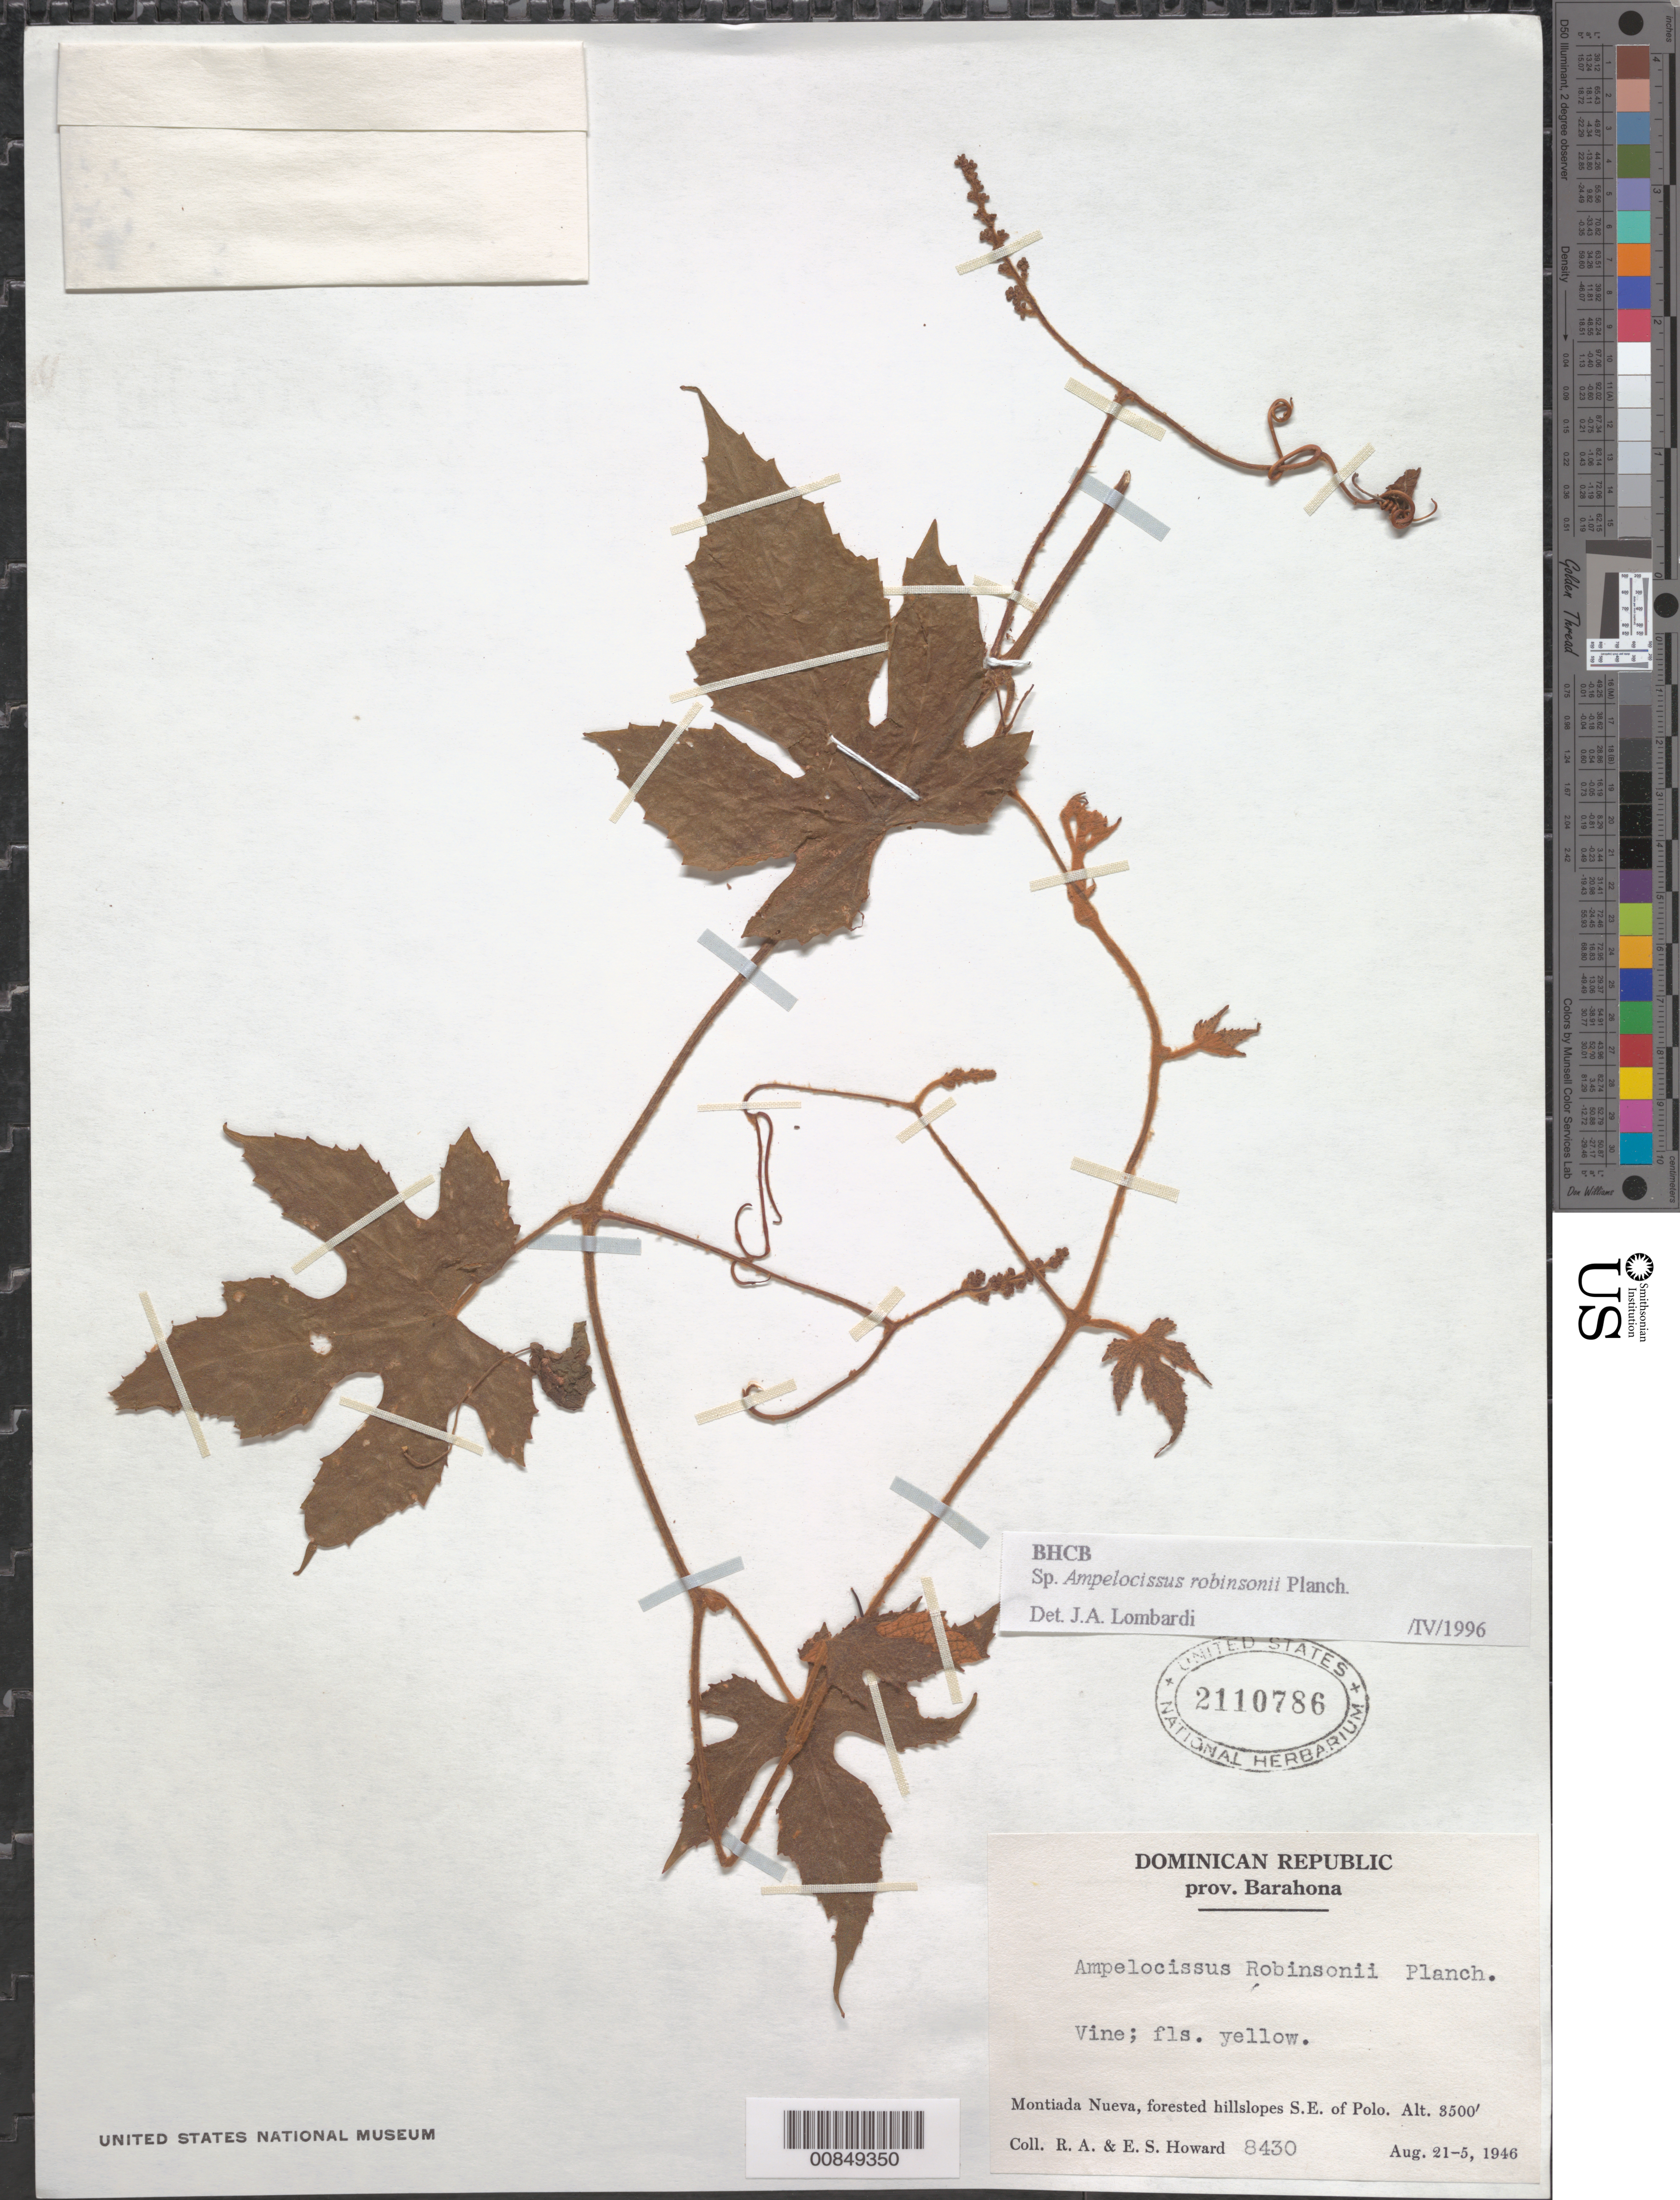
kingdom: Plantae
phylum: Tracheophyta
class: Magnoliopsida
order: Vitales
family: Vitaceae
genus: Ampelocissus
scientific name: Ampelocissus robinsonii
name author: Planch.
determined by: Lombardi, Julio A.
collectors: R. A. Howard & E. S. Howard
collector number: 8430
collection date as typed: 21 Aug 1946 to 25 Aug 1946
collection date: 1946-08-21/1946-08-25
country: Dominican Republic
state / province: Barahona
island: Hispaniola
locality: Montiada Nueva, SE of Polo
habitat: Forested hillslopes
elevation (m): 1067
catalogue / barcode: US 2110786